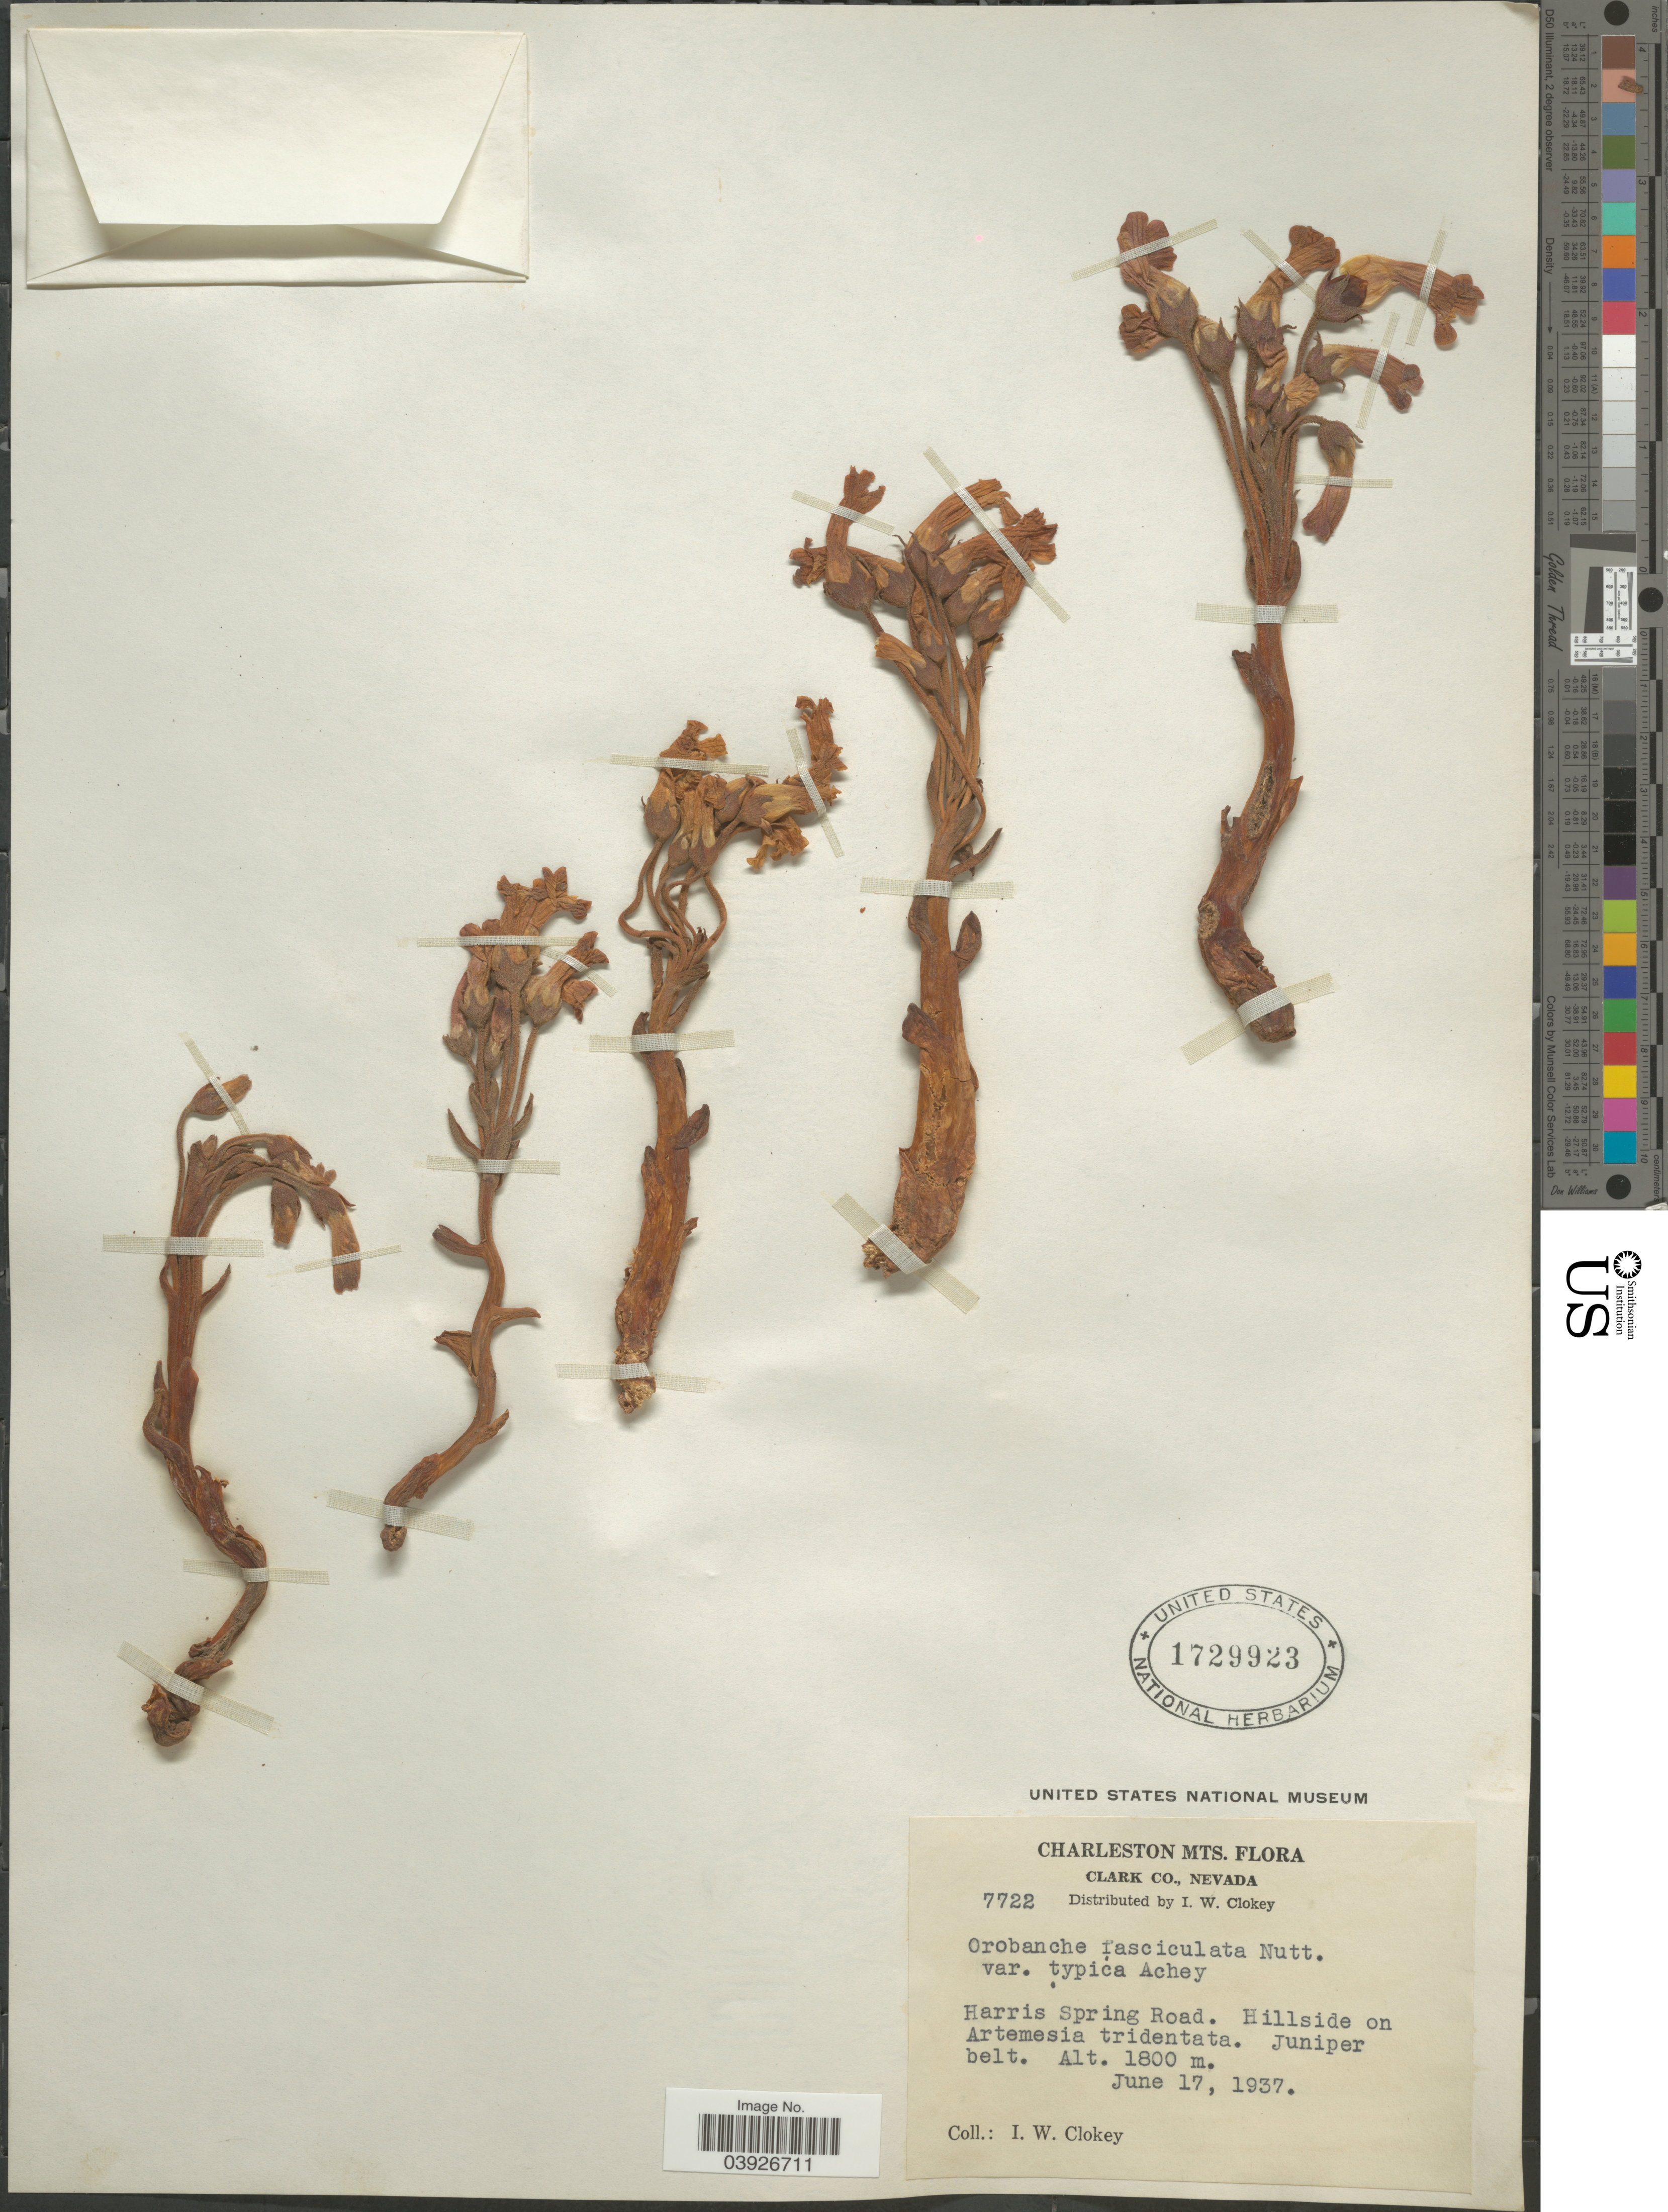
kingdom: Plantae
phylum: Tracheophyta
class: Magnoliopsida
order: Lamiales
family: Orobanchaceae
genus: Aphyllon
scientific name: Aphyllon fasciculatum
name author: (Nutt.) Torr. & A. Gray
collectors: I. W. Clokey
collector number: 7722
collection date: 1937-06-17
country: United States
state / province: Nevada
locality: Charleston Mts. Clark Co. Harris Spring Road. Hillside on Artemesia tridentata. Juniper belt.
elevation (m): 1800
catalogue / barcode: US 1729923